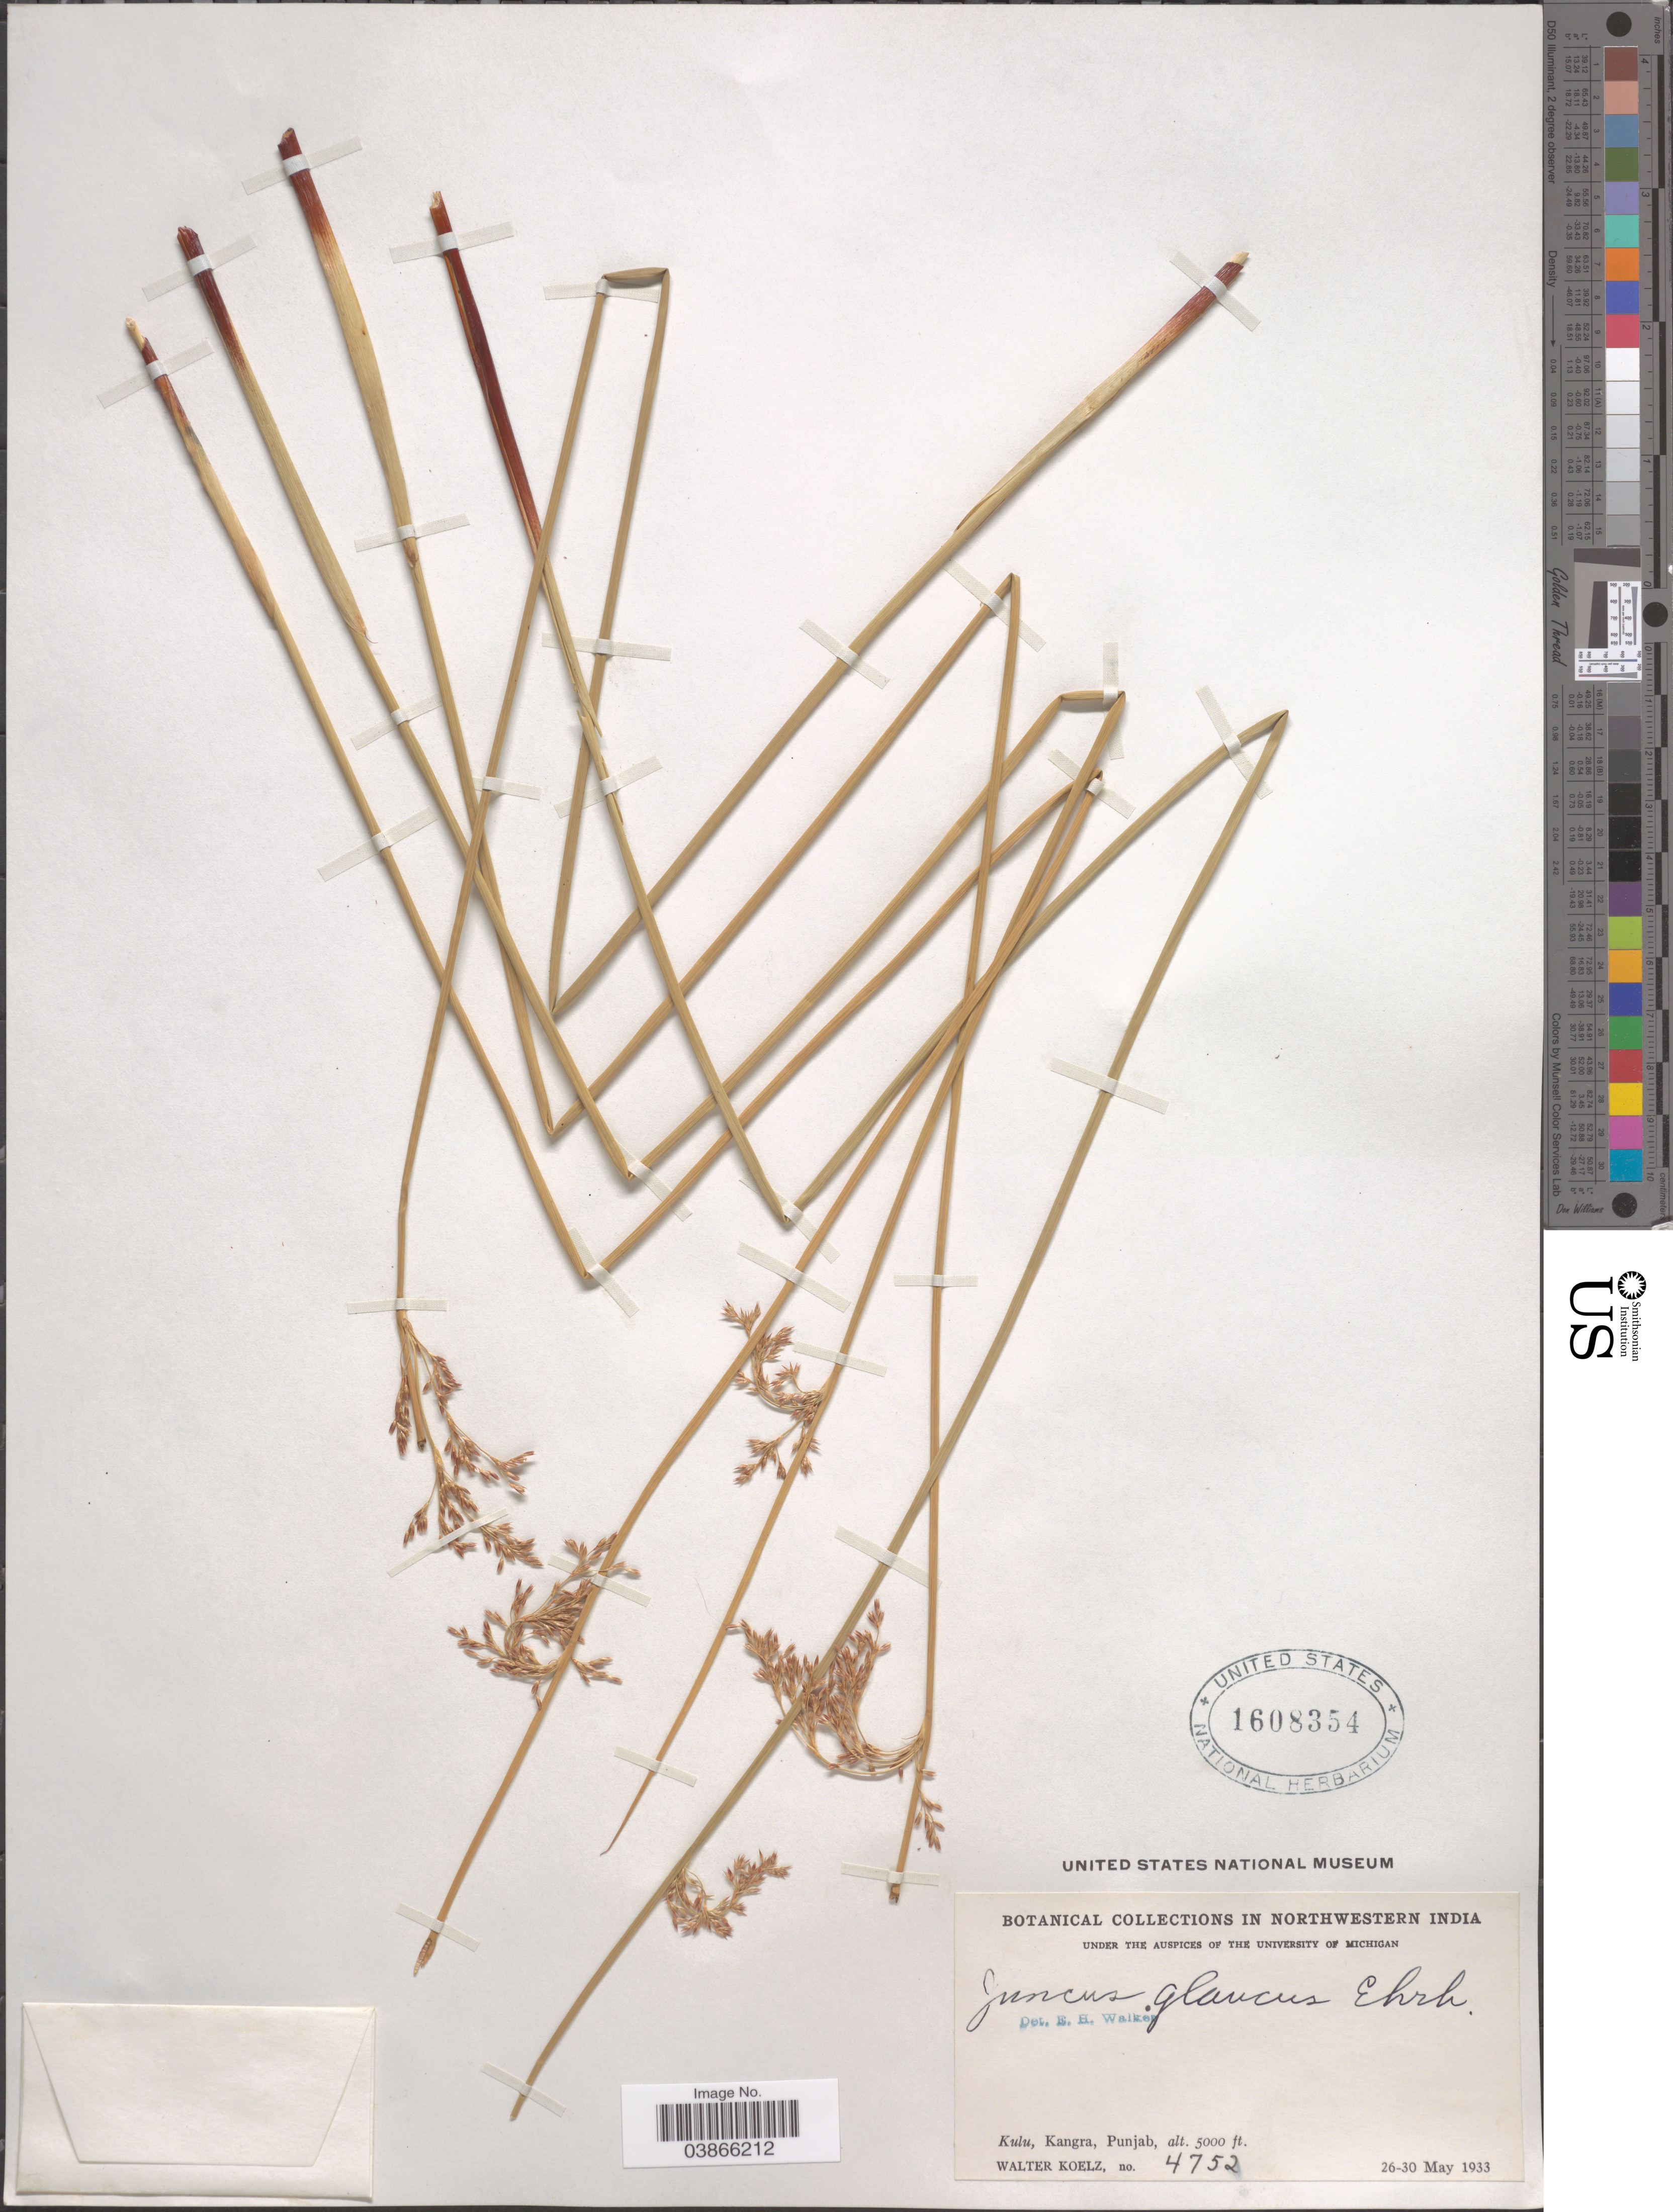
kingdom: Plantae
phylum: Tracheophyta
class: Liliopsida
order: Poales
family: Juncaceae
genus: Juncus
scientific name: Juncus glaucus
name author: Ehrh.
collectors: W. N. Koelz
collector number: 4752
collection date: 1933-05-26/1933-05-30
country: India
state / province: Punjab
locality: Northwestern India. Kulu, Kangra.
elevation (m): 1524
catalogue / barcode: US 1608354